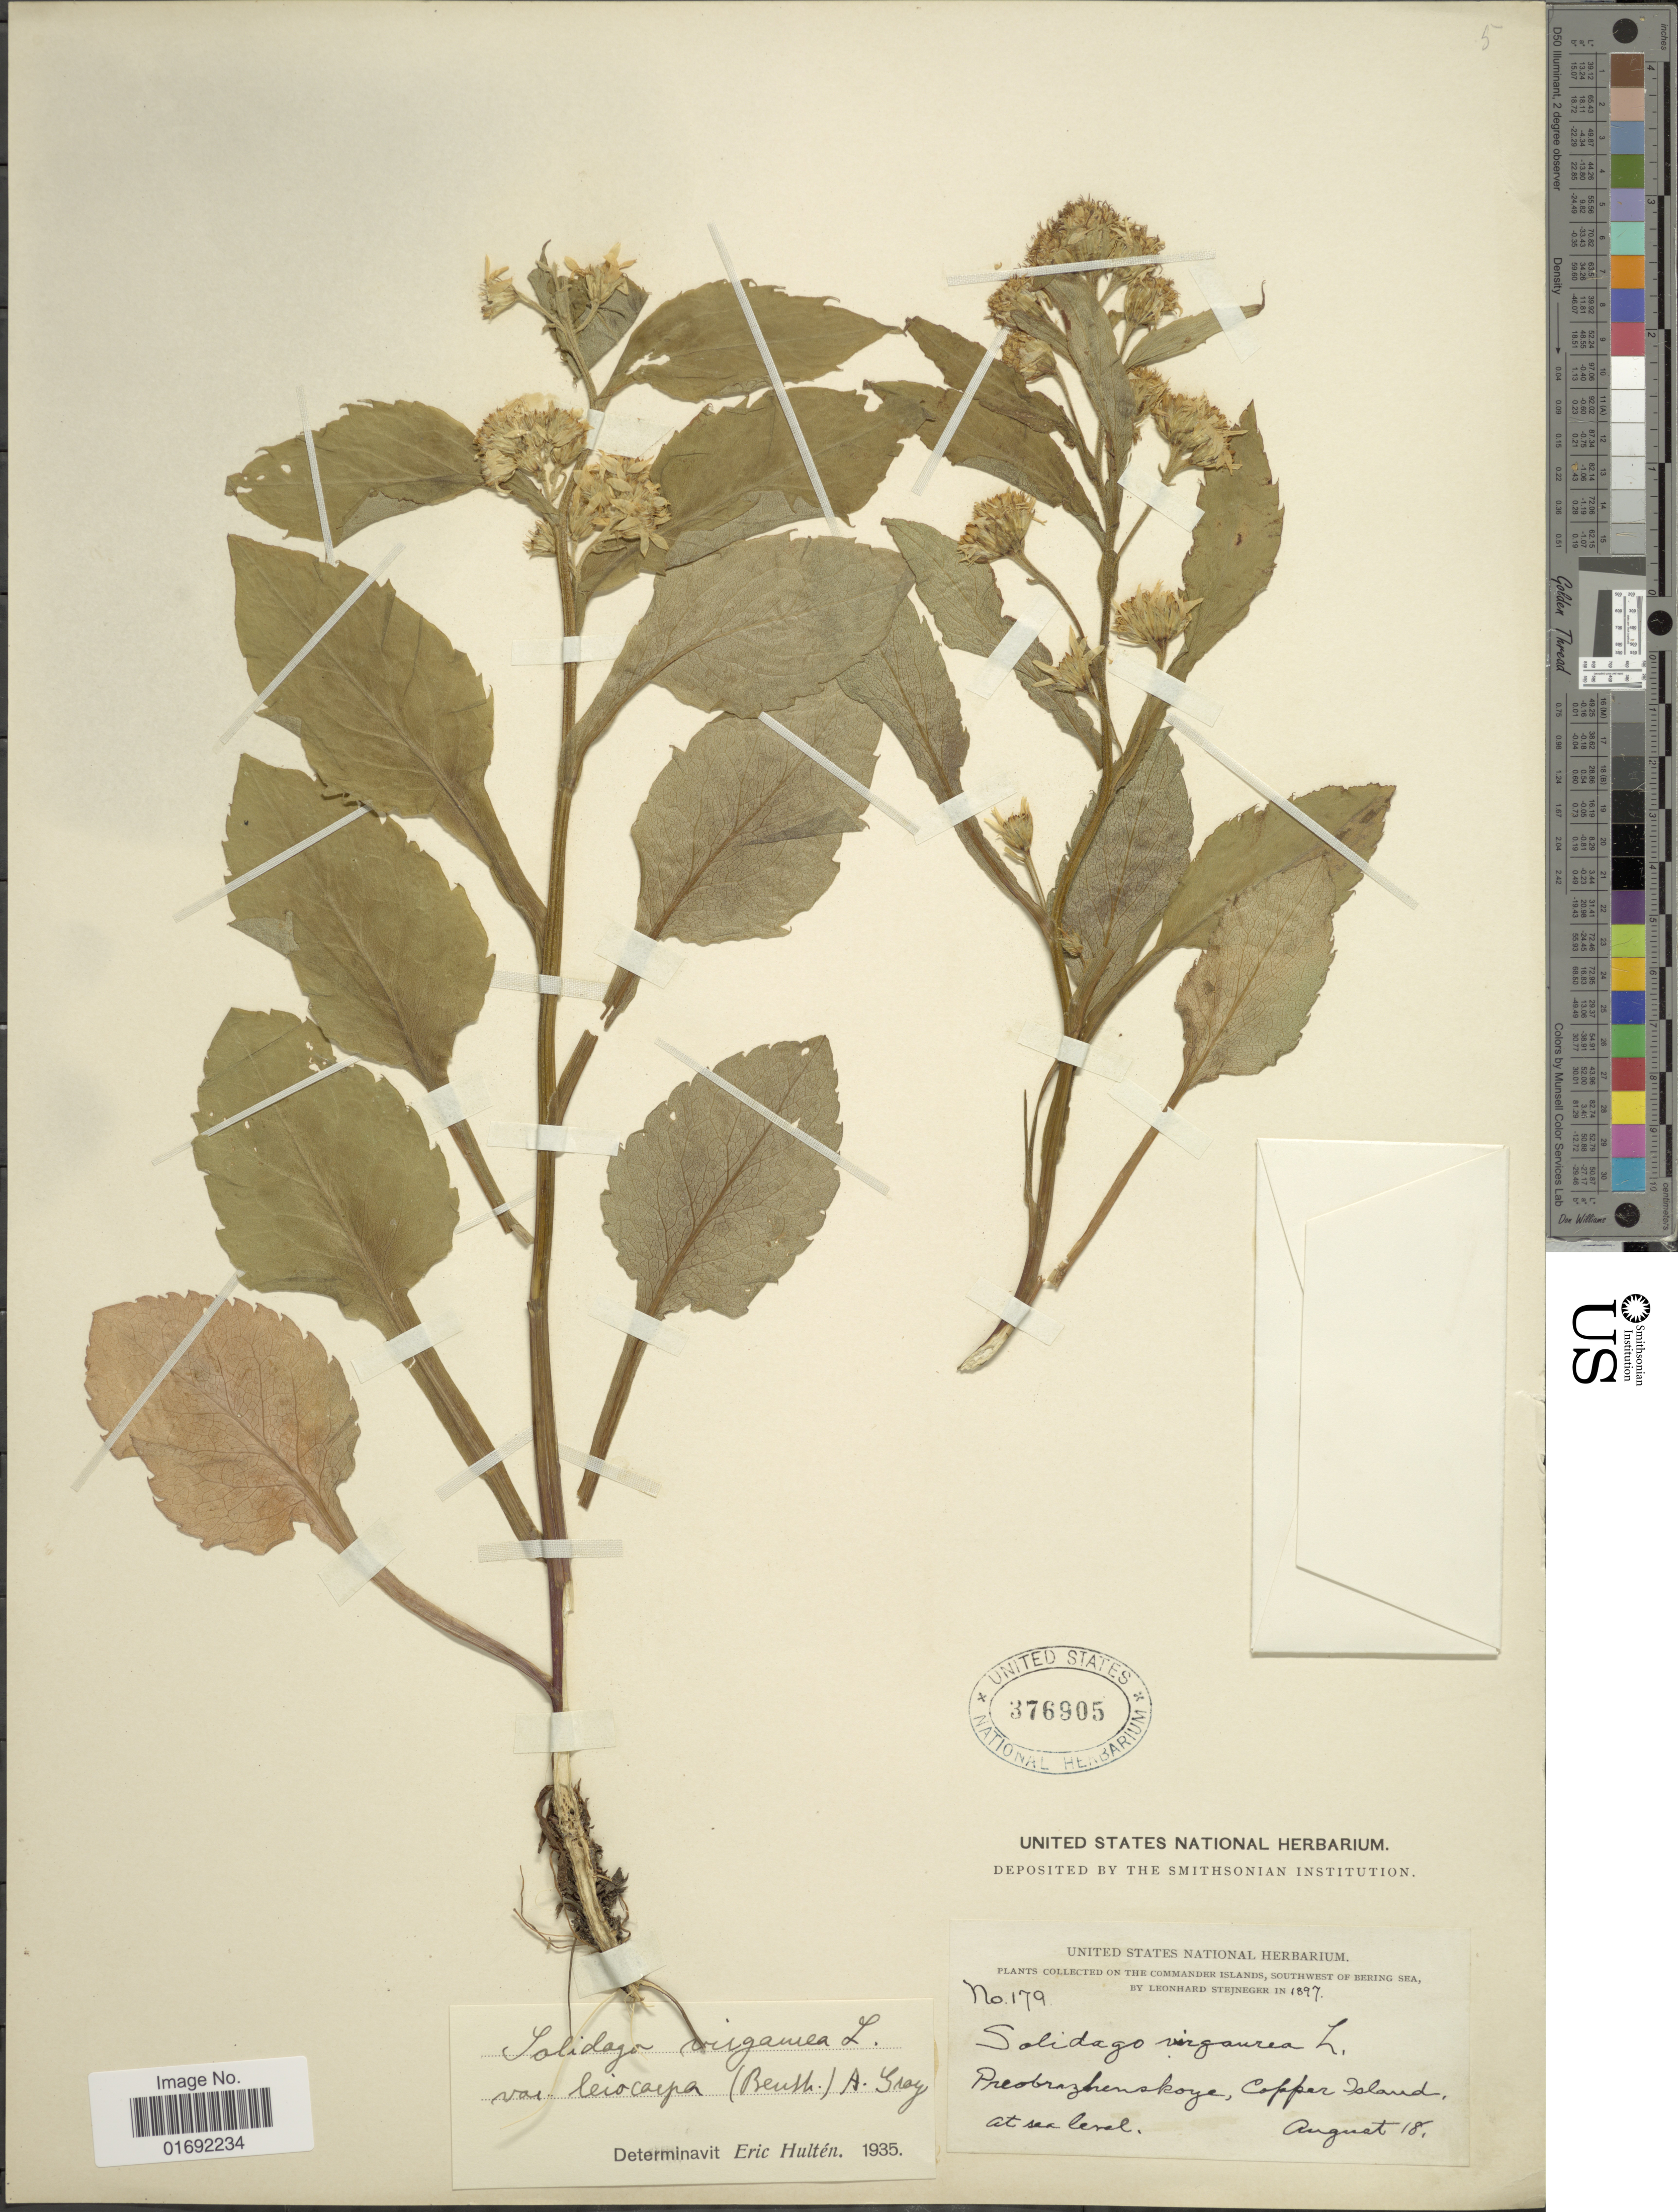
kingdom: Plantae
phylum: Tracheophyta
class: Magnoliopsida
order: Asterales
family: Asteraceae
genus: Solidago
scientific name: Solidago virgaurea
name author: L.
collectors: L. Stejneger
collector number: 179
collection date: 1897-08-18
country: Russian Federation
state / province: Kamchatka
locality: Commander Island, southwest of Bering Sea, Preobrazhenskoye, Copper Island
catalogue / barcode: US 376905